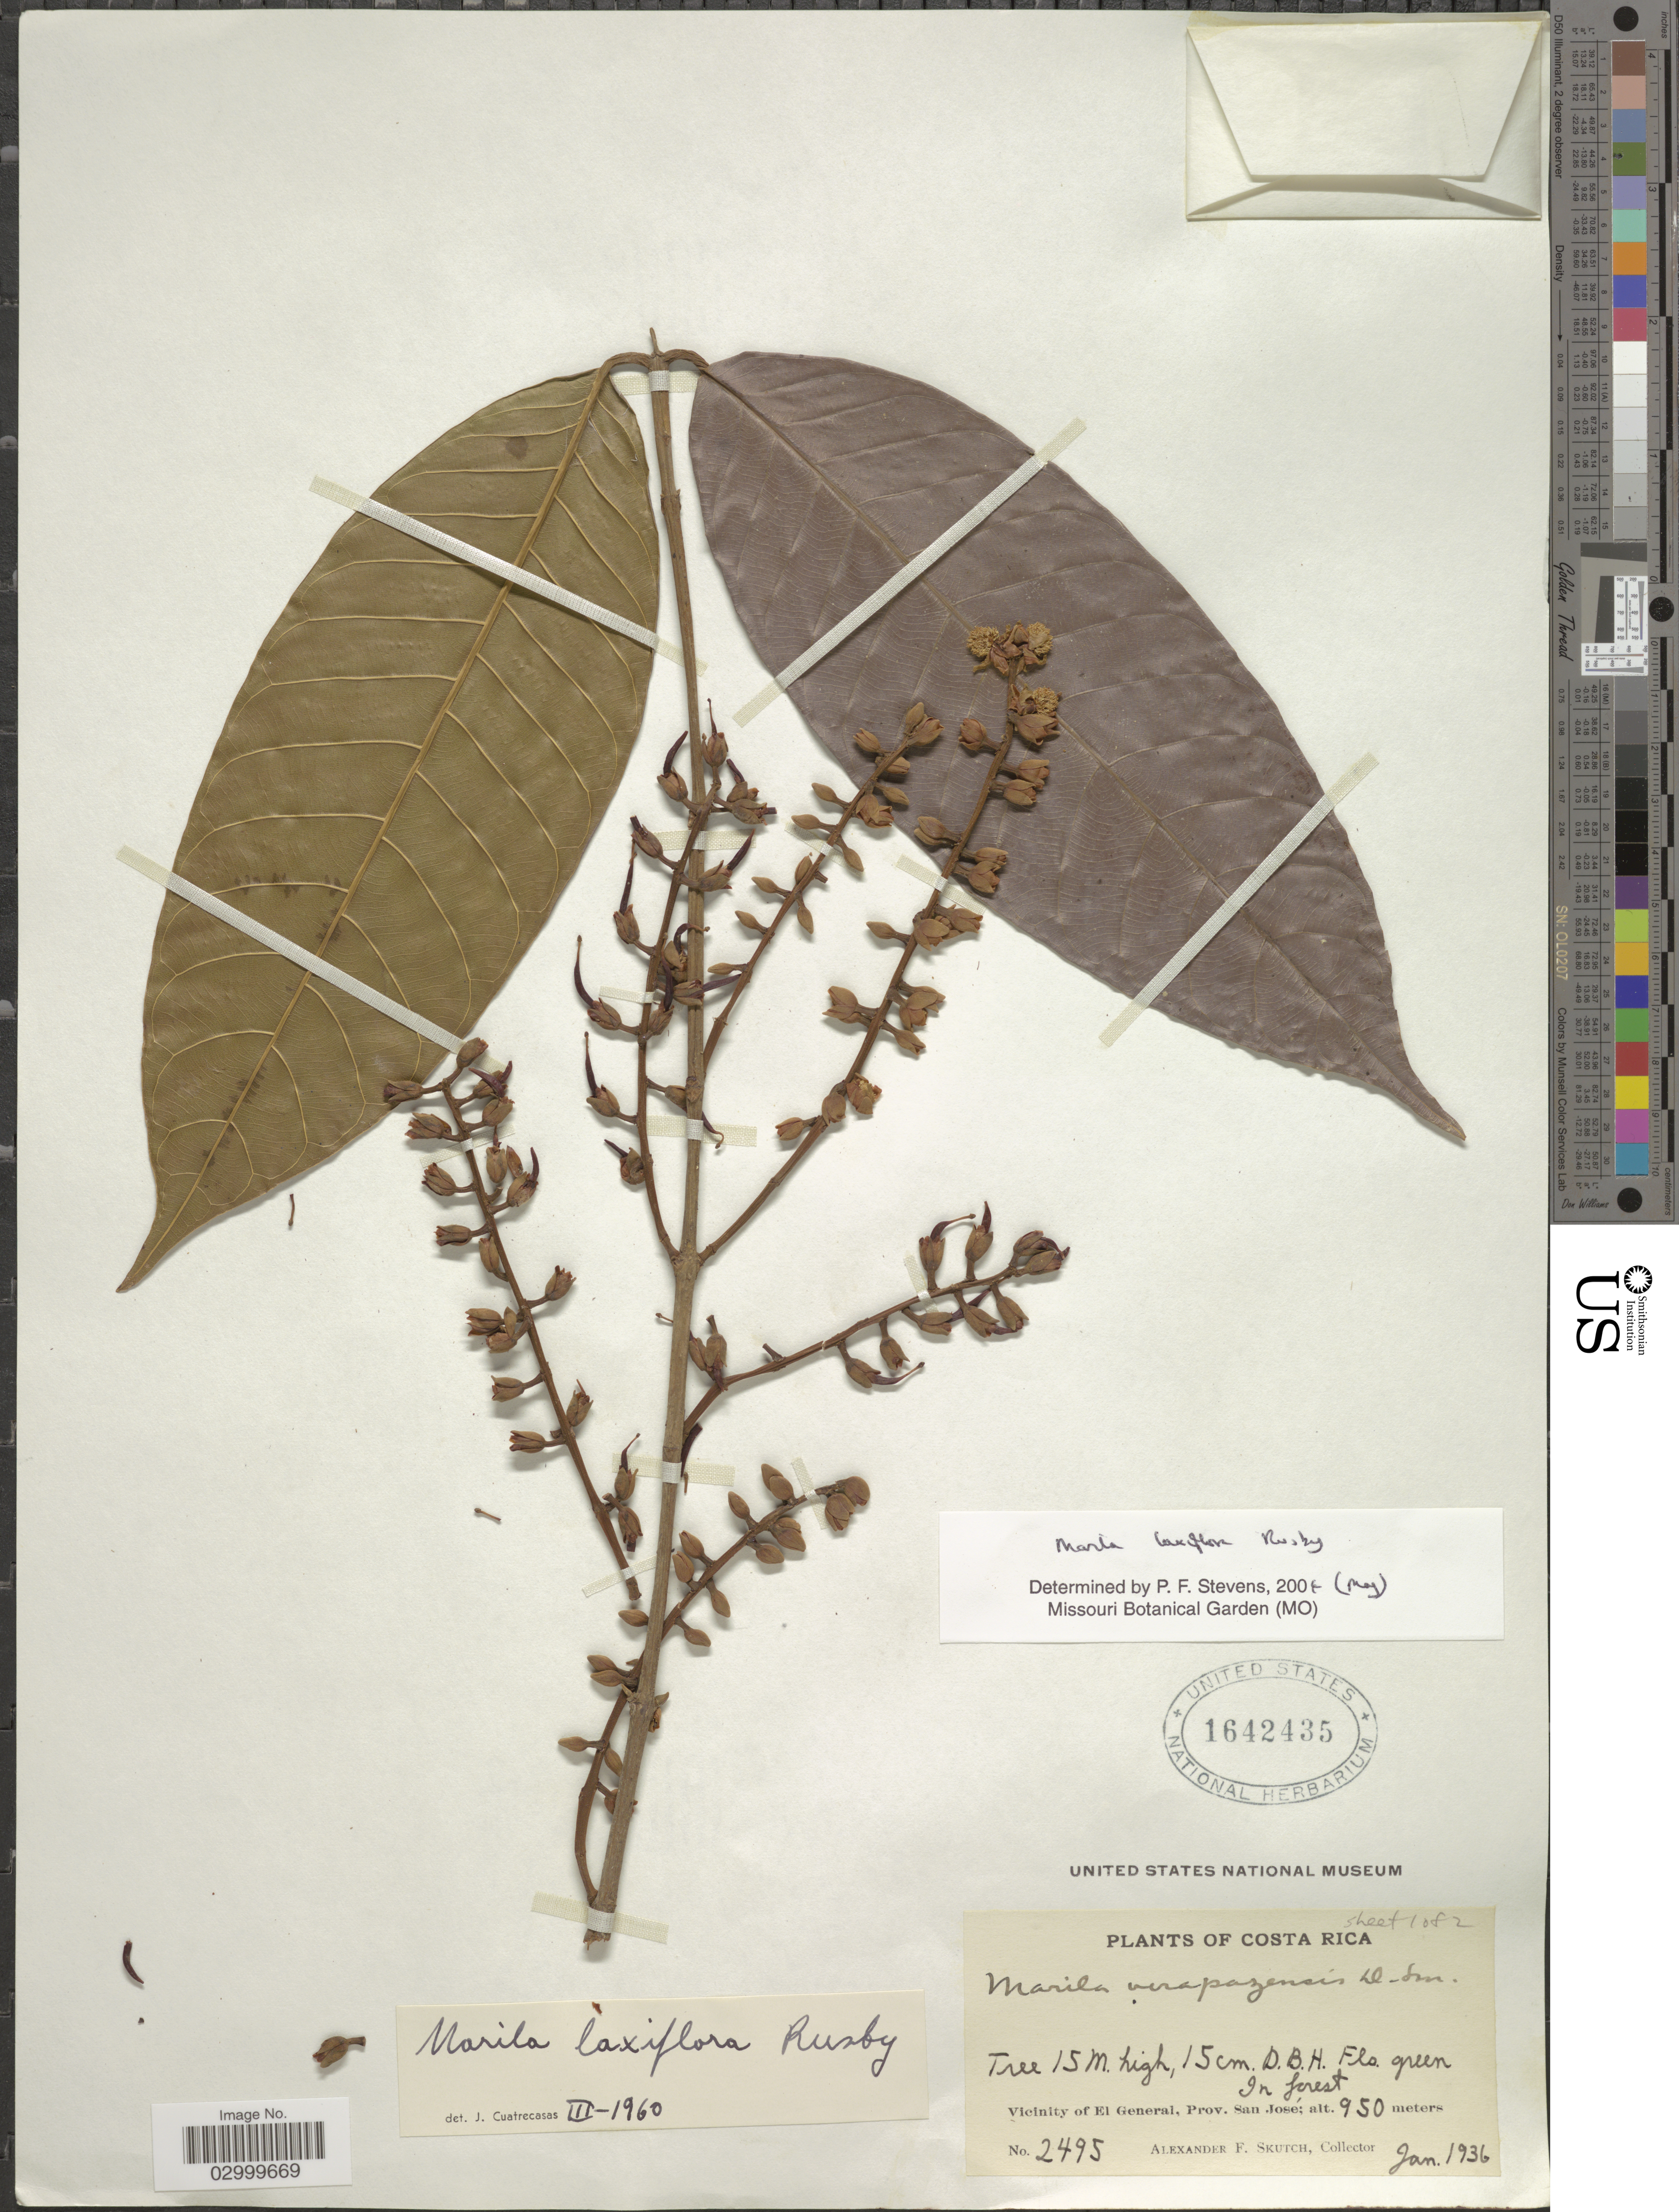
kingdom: Plantae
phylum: Tracheophyta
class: Magnoliopsida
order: Malpighiales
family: Calophyllaceae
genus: Marila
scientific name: Marila laxiflora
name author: Rusby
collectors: A. F. Skutch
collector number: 2495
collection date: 1936-01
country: Costa Rica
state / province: San José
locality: Vicinity of El General.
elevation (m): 950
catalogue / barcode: US 1642435